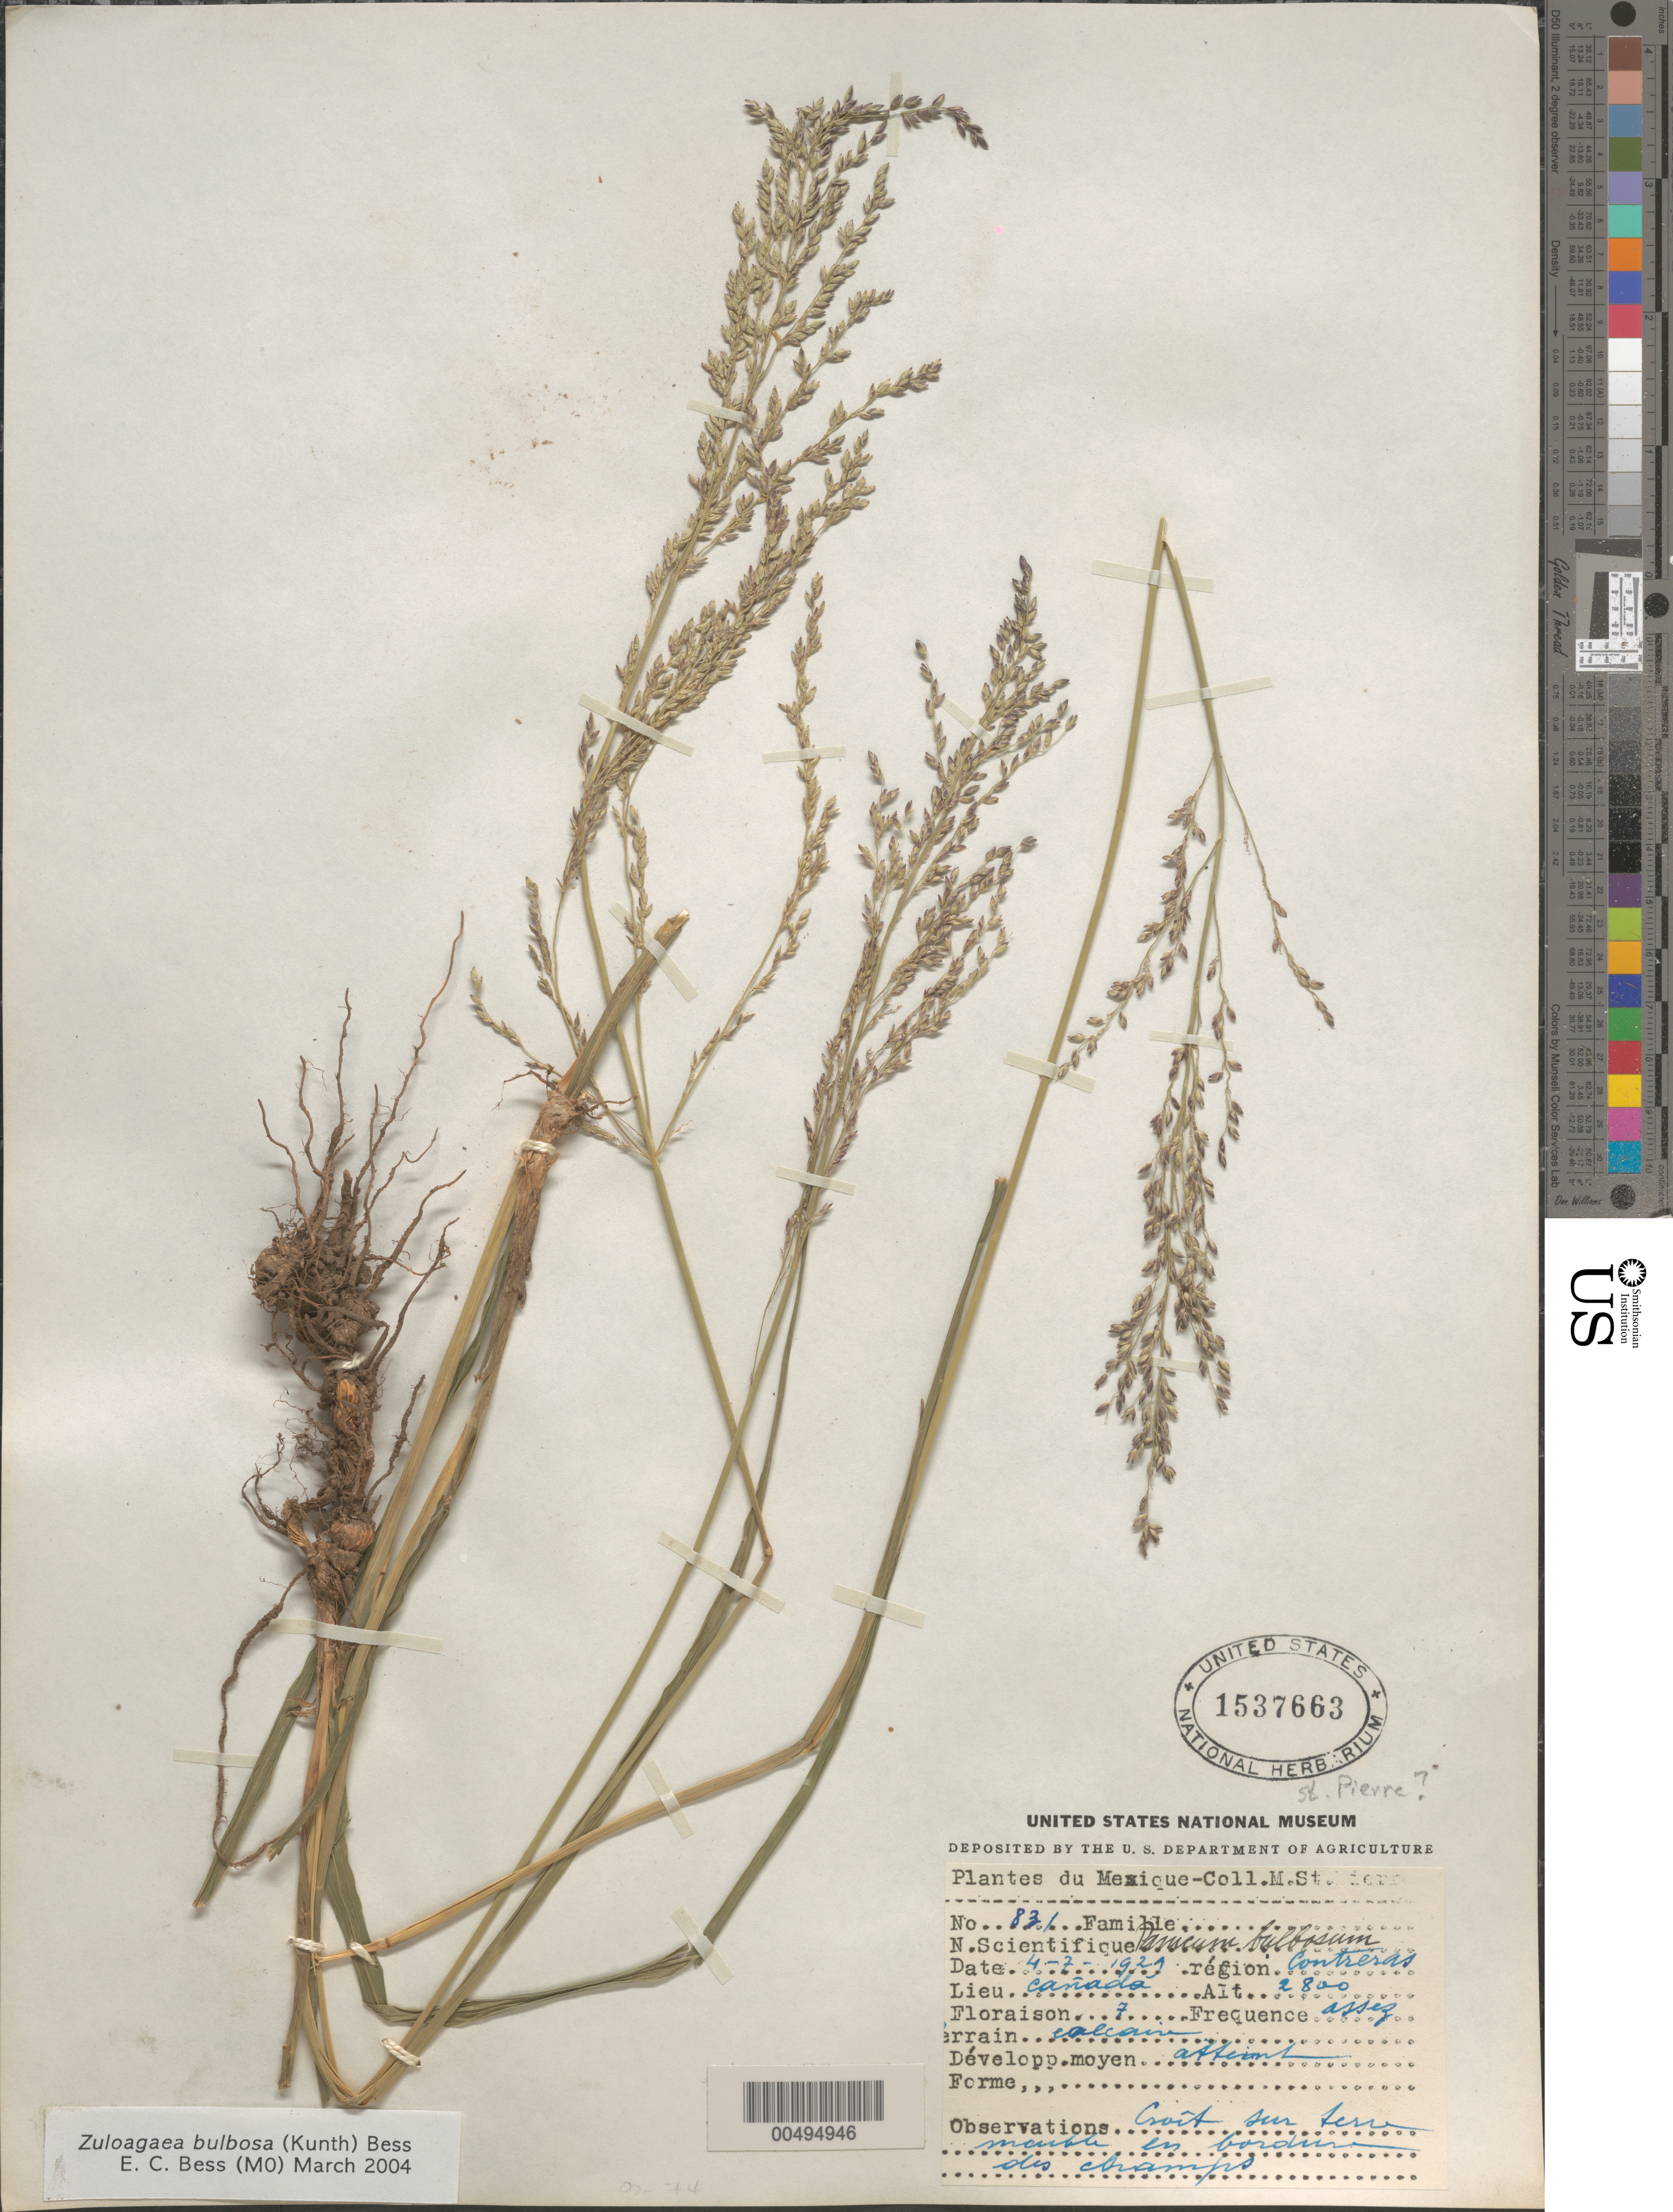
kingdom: Plantae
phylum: Tracheophyta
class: Liliopsida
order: Poales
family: Poaceae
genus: Panicum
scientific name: Panicum bulbosum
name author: Kunth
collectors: M. Saint-Pierre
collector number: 831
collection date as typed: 7 Apr 1929 or 4 Jul 1929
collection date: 1929-04-07 or 1929-07-04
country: Mexico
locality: Contreras, canada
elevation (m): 2800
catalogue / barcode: US 1537663